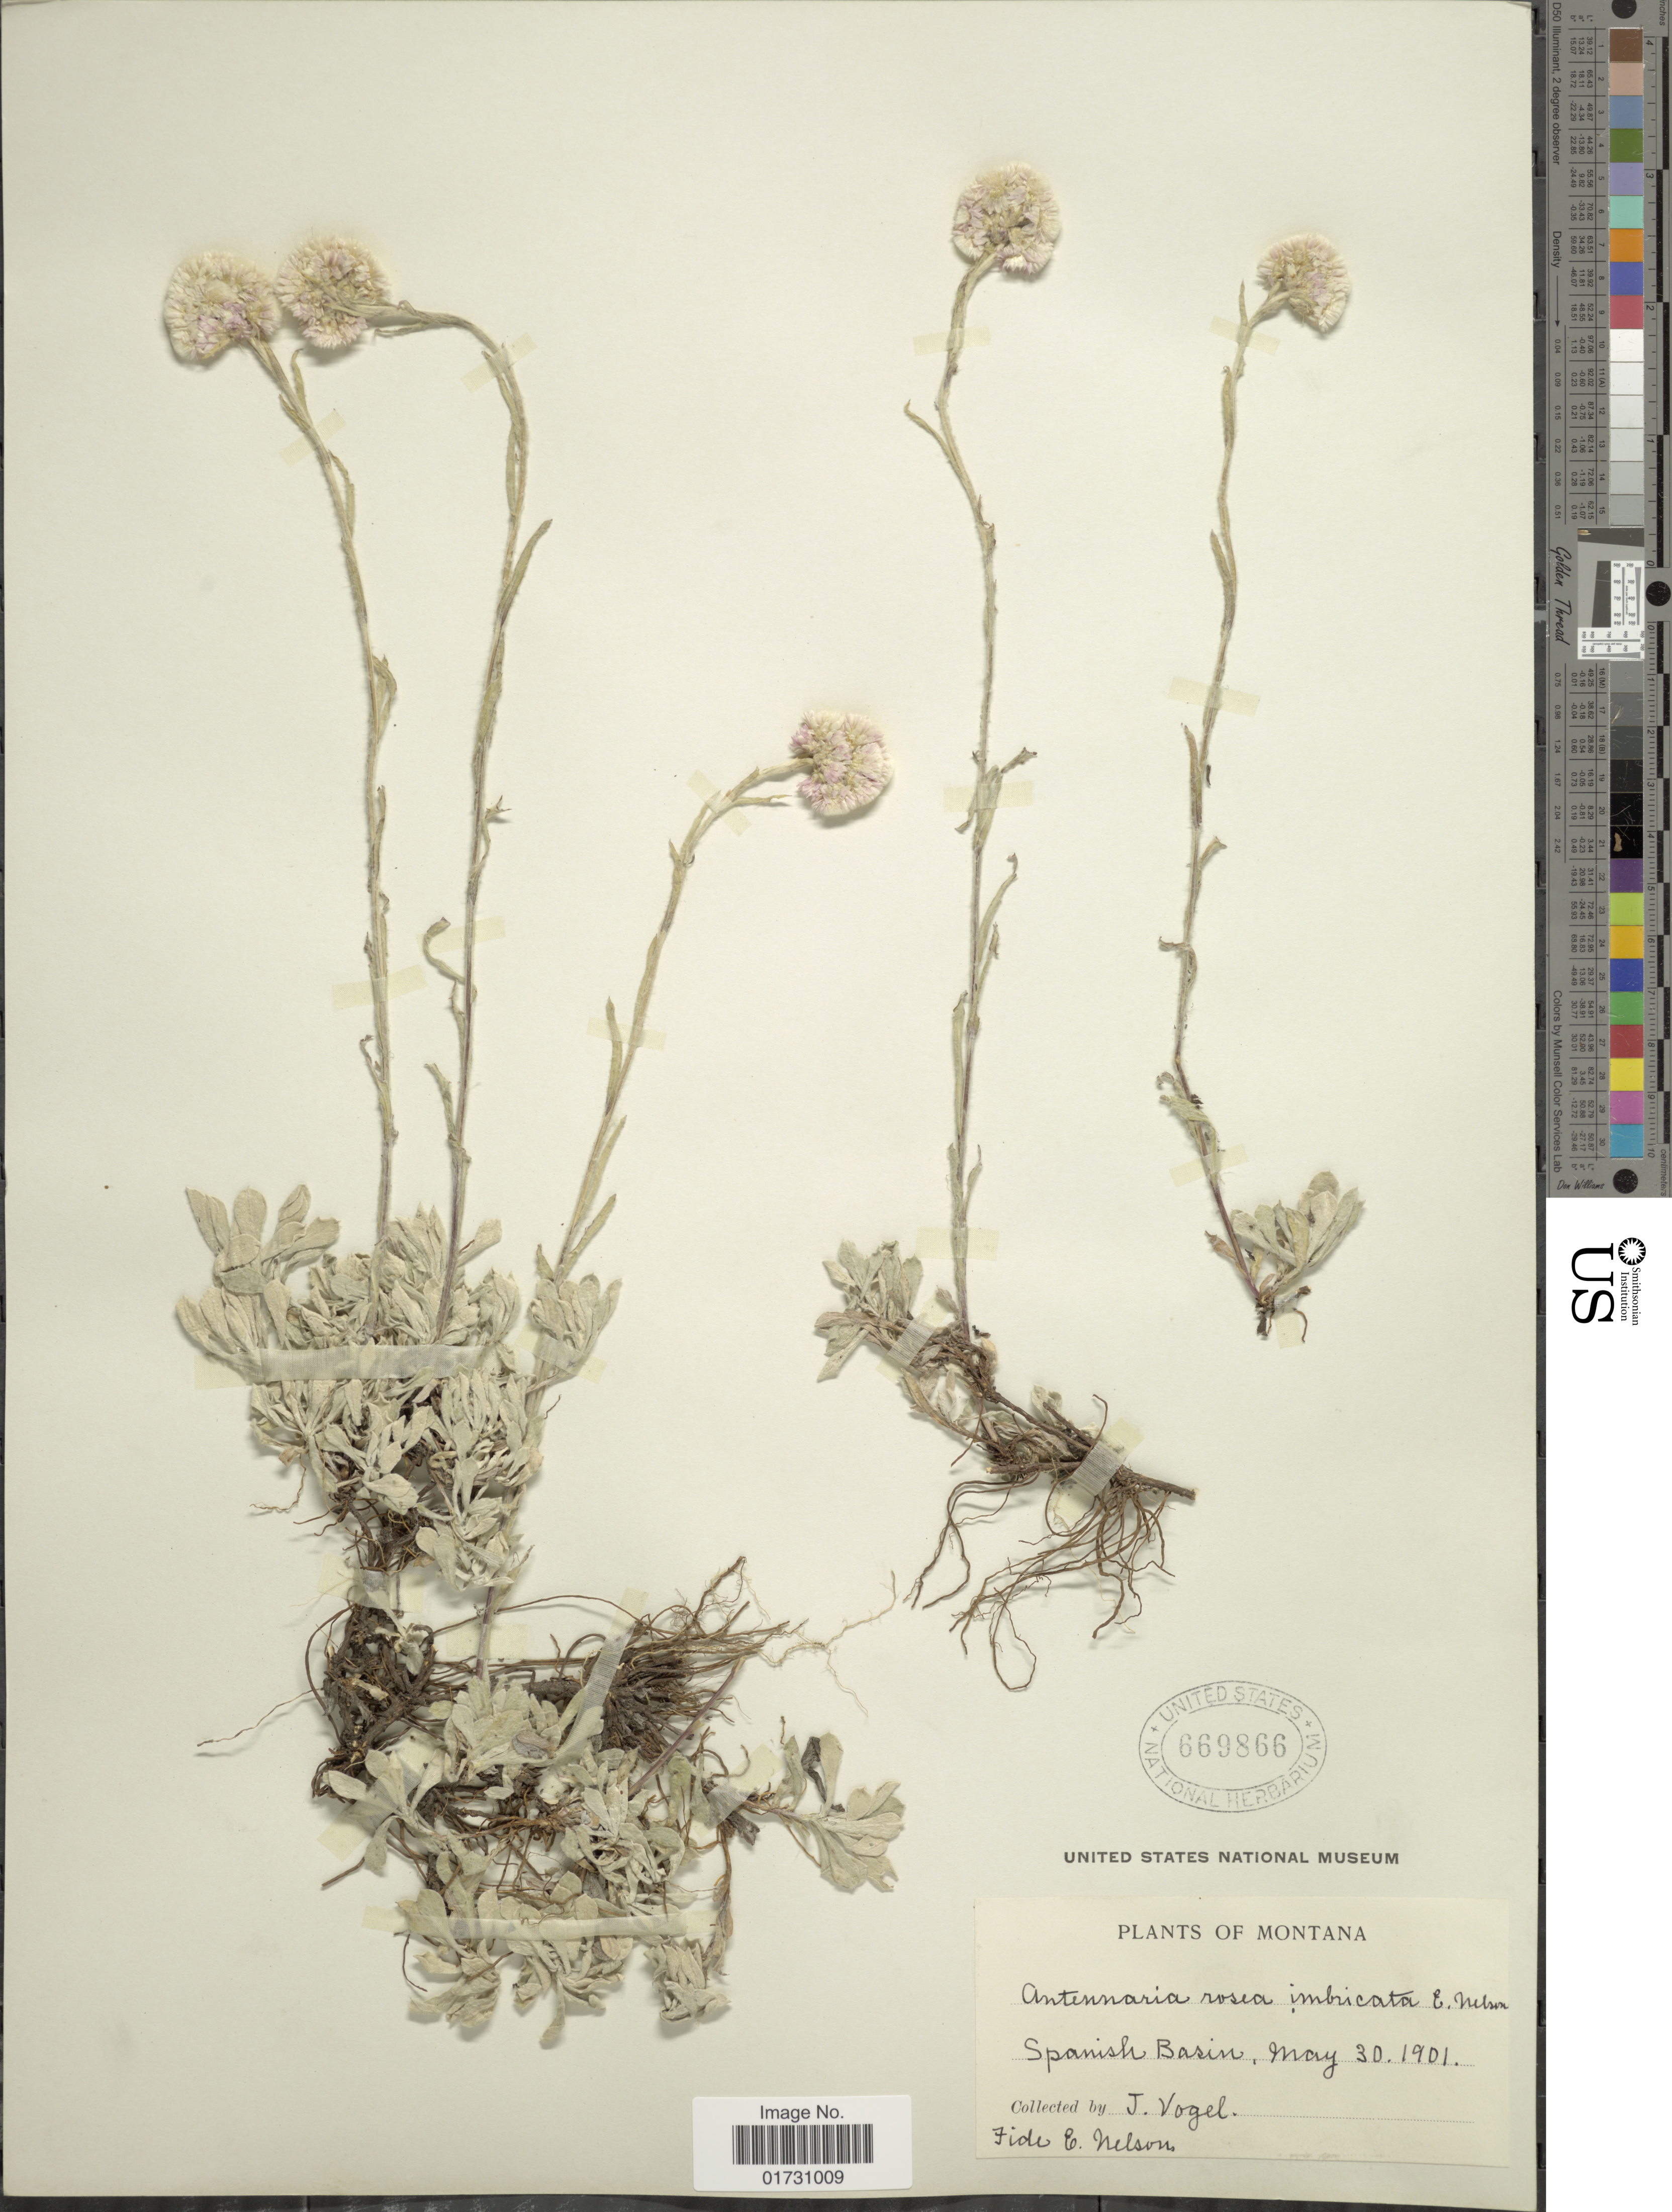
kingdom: Plantae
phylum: Tracheophyta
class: Magnoliopsida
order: Asterales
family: Asteraceae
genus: Antennaria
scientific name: Antennaria imbricata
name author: E.E. Nelson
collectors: J. Vogel & F. Nelson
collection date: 1901-05-30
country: United States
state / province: Montana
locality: Spanish Basin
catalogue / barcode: US 669866